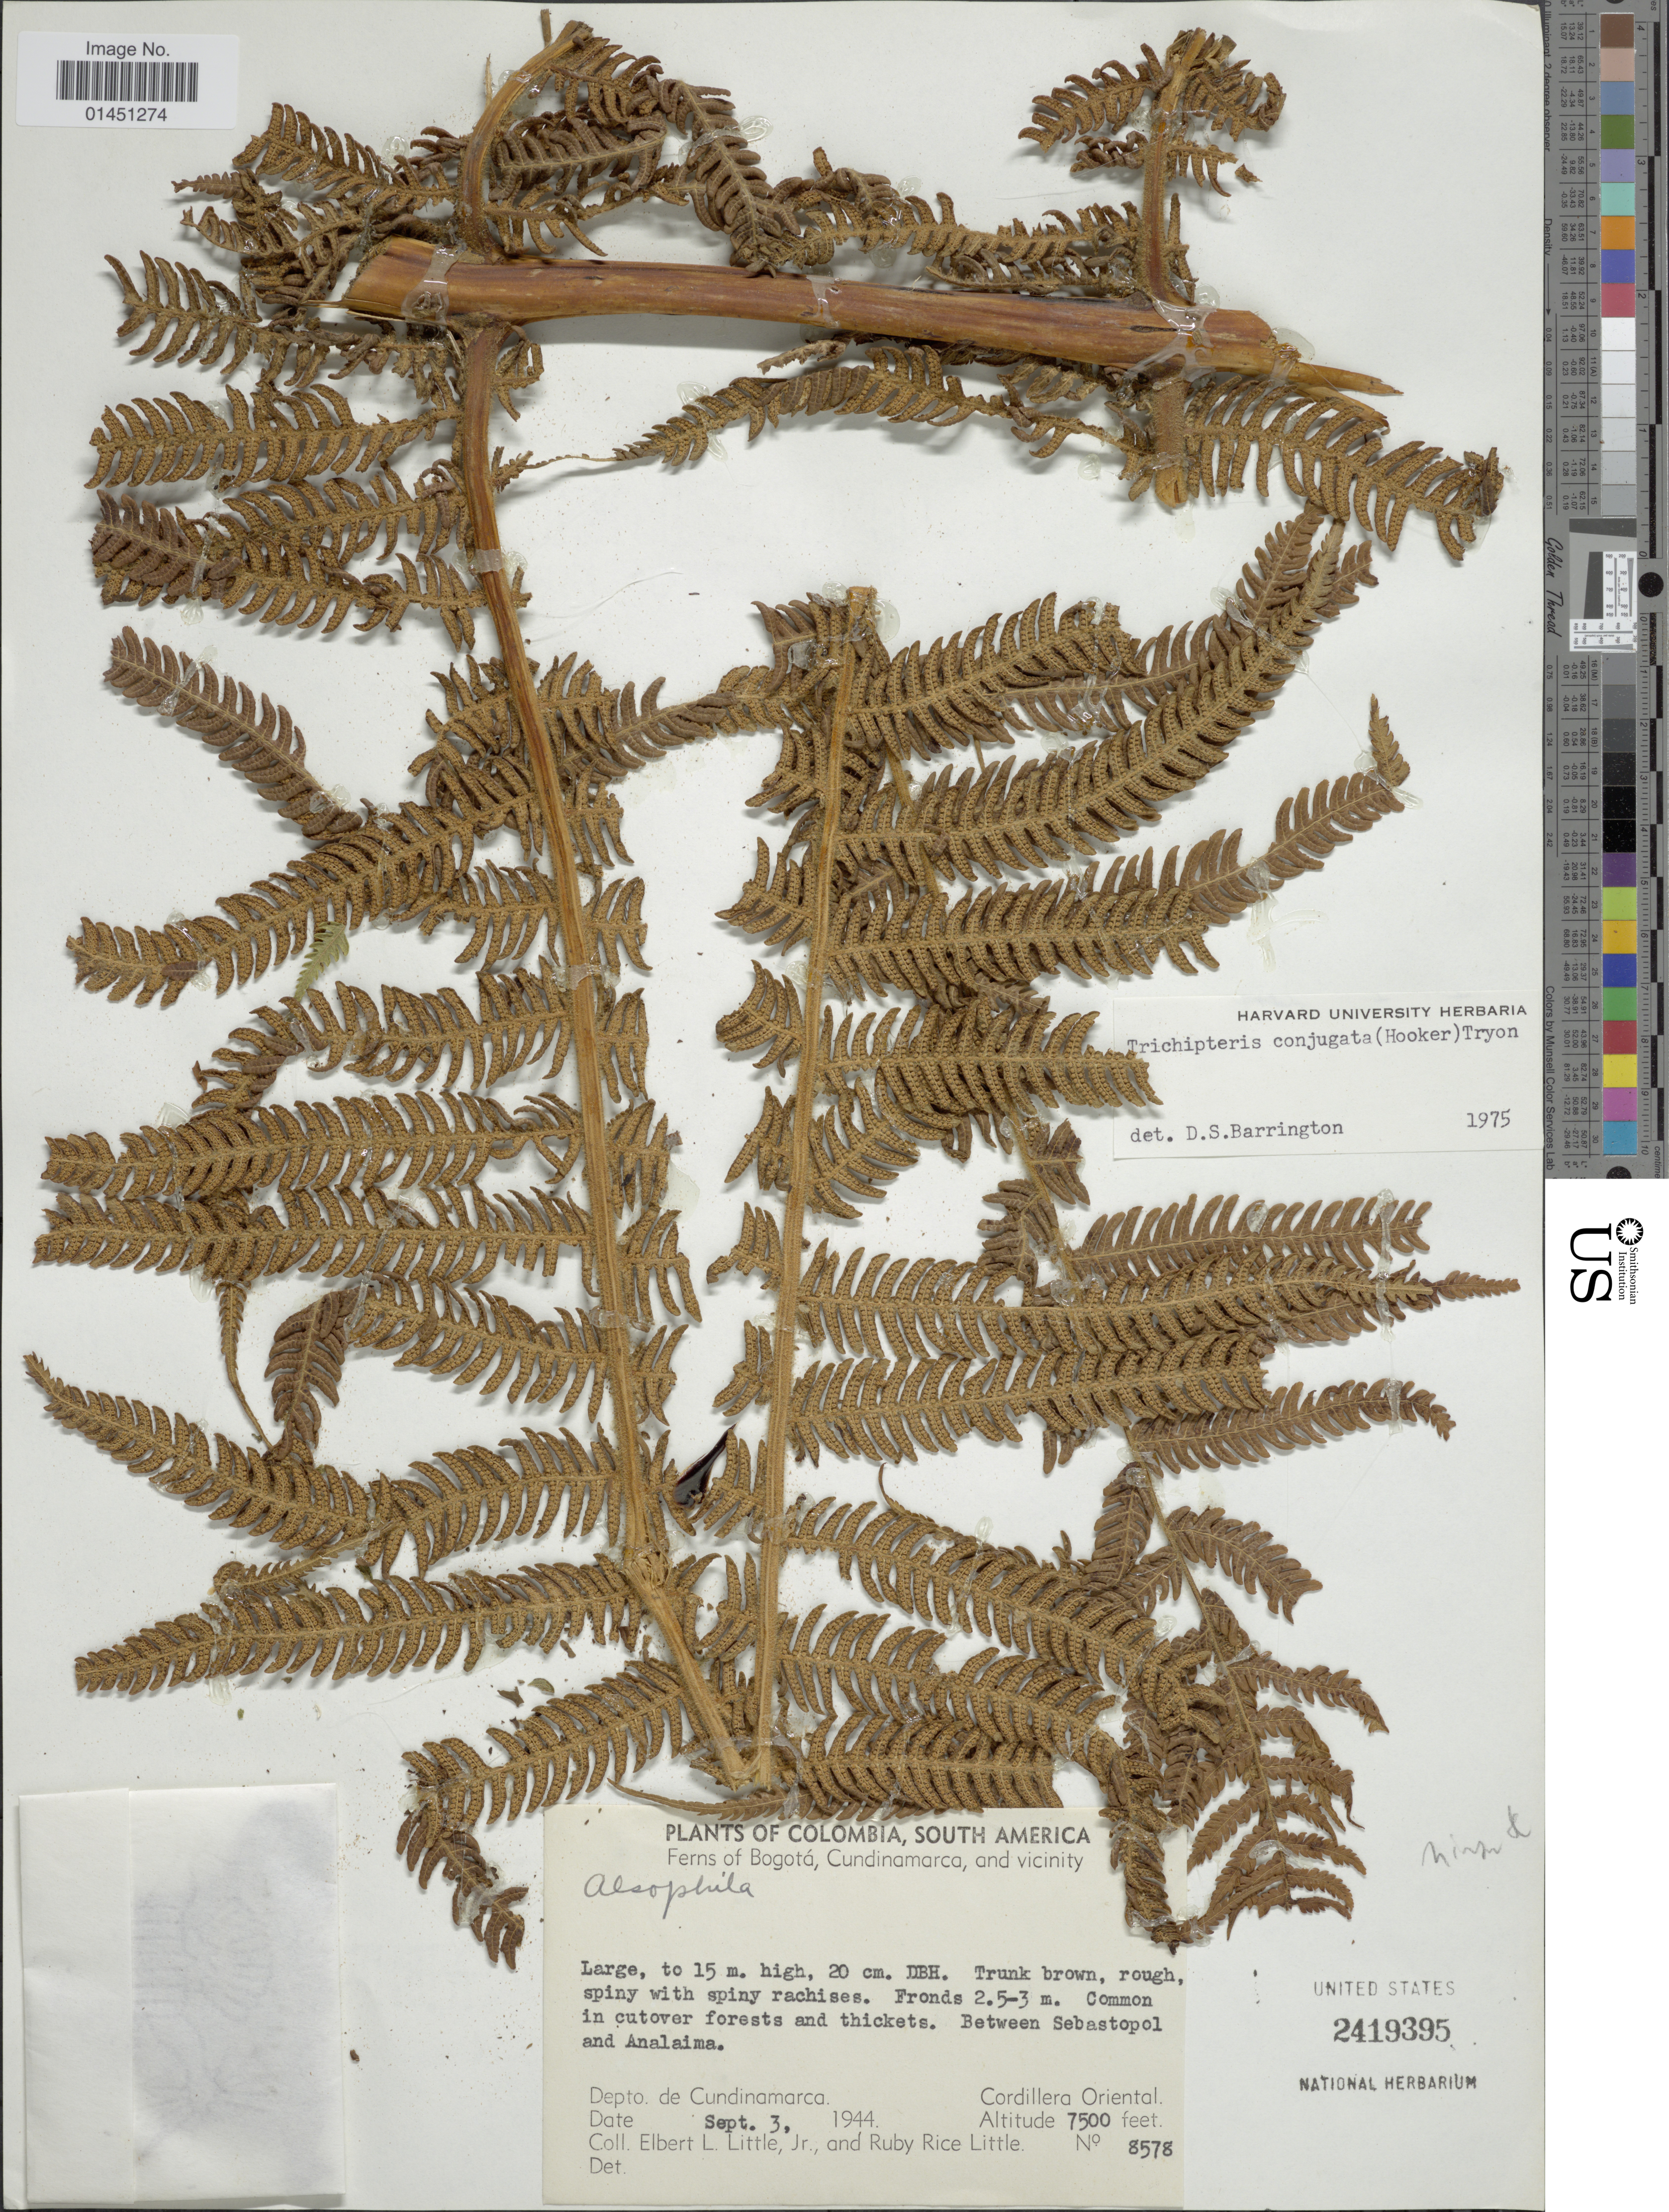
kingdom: Plantae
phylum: Tracheophyta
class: Polypodiopsida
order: Cyatheales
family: Cyatheaceae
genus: Cyathea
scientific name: Cyathea conjugata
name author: (Hook.) Domin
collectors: E. L. Little & R. R. Little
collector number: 8578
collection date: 1944-09-03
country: Colombia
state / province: Cundinamarca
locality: Bogota, Cundinamarca, and vicinity, Between Sebastopol and Analaima, Cordillera Oriental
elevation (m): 2286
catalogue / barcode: US 2419395